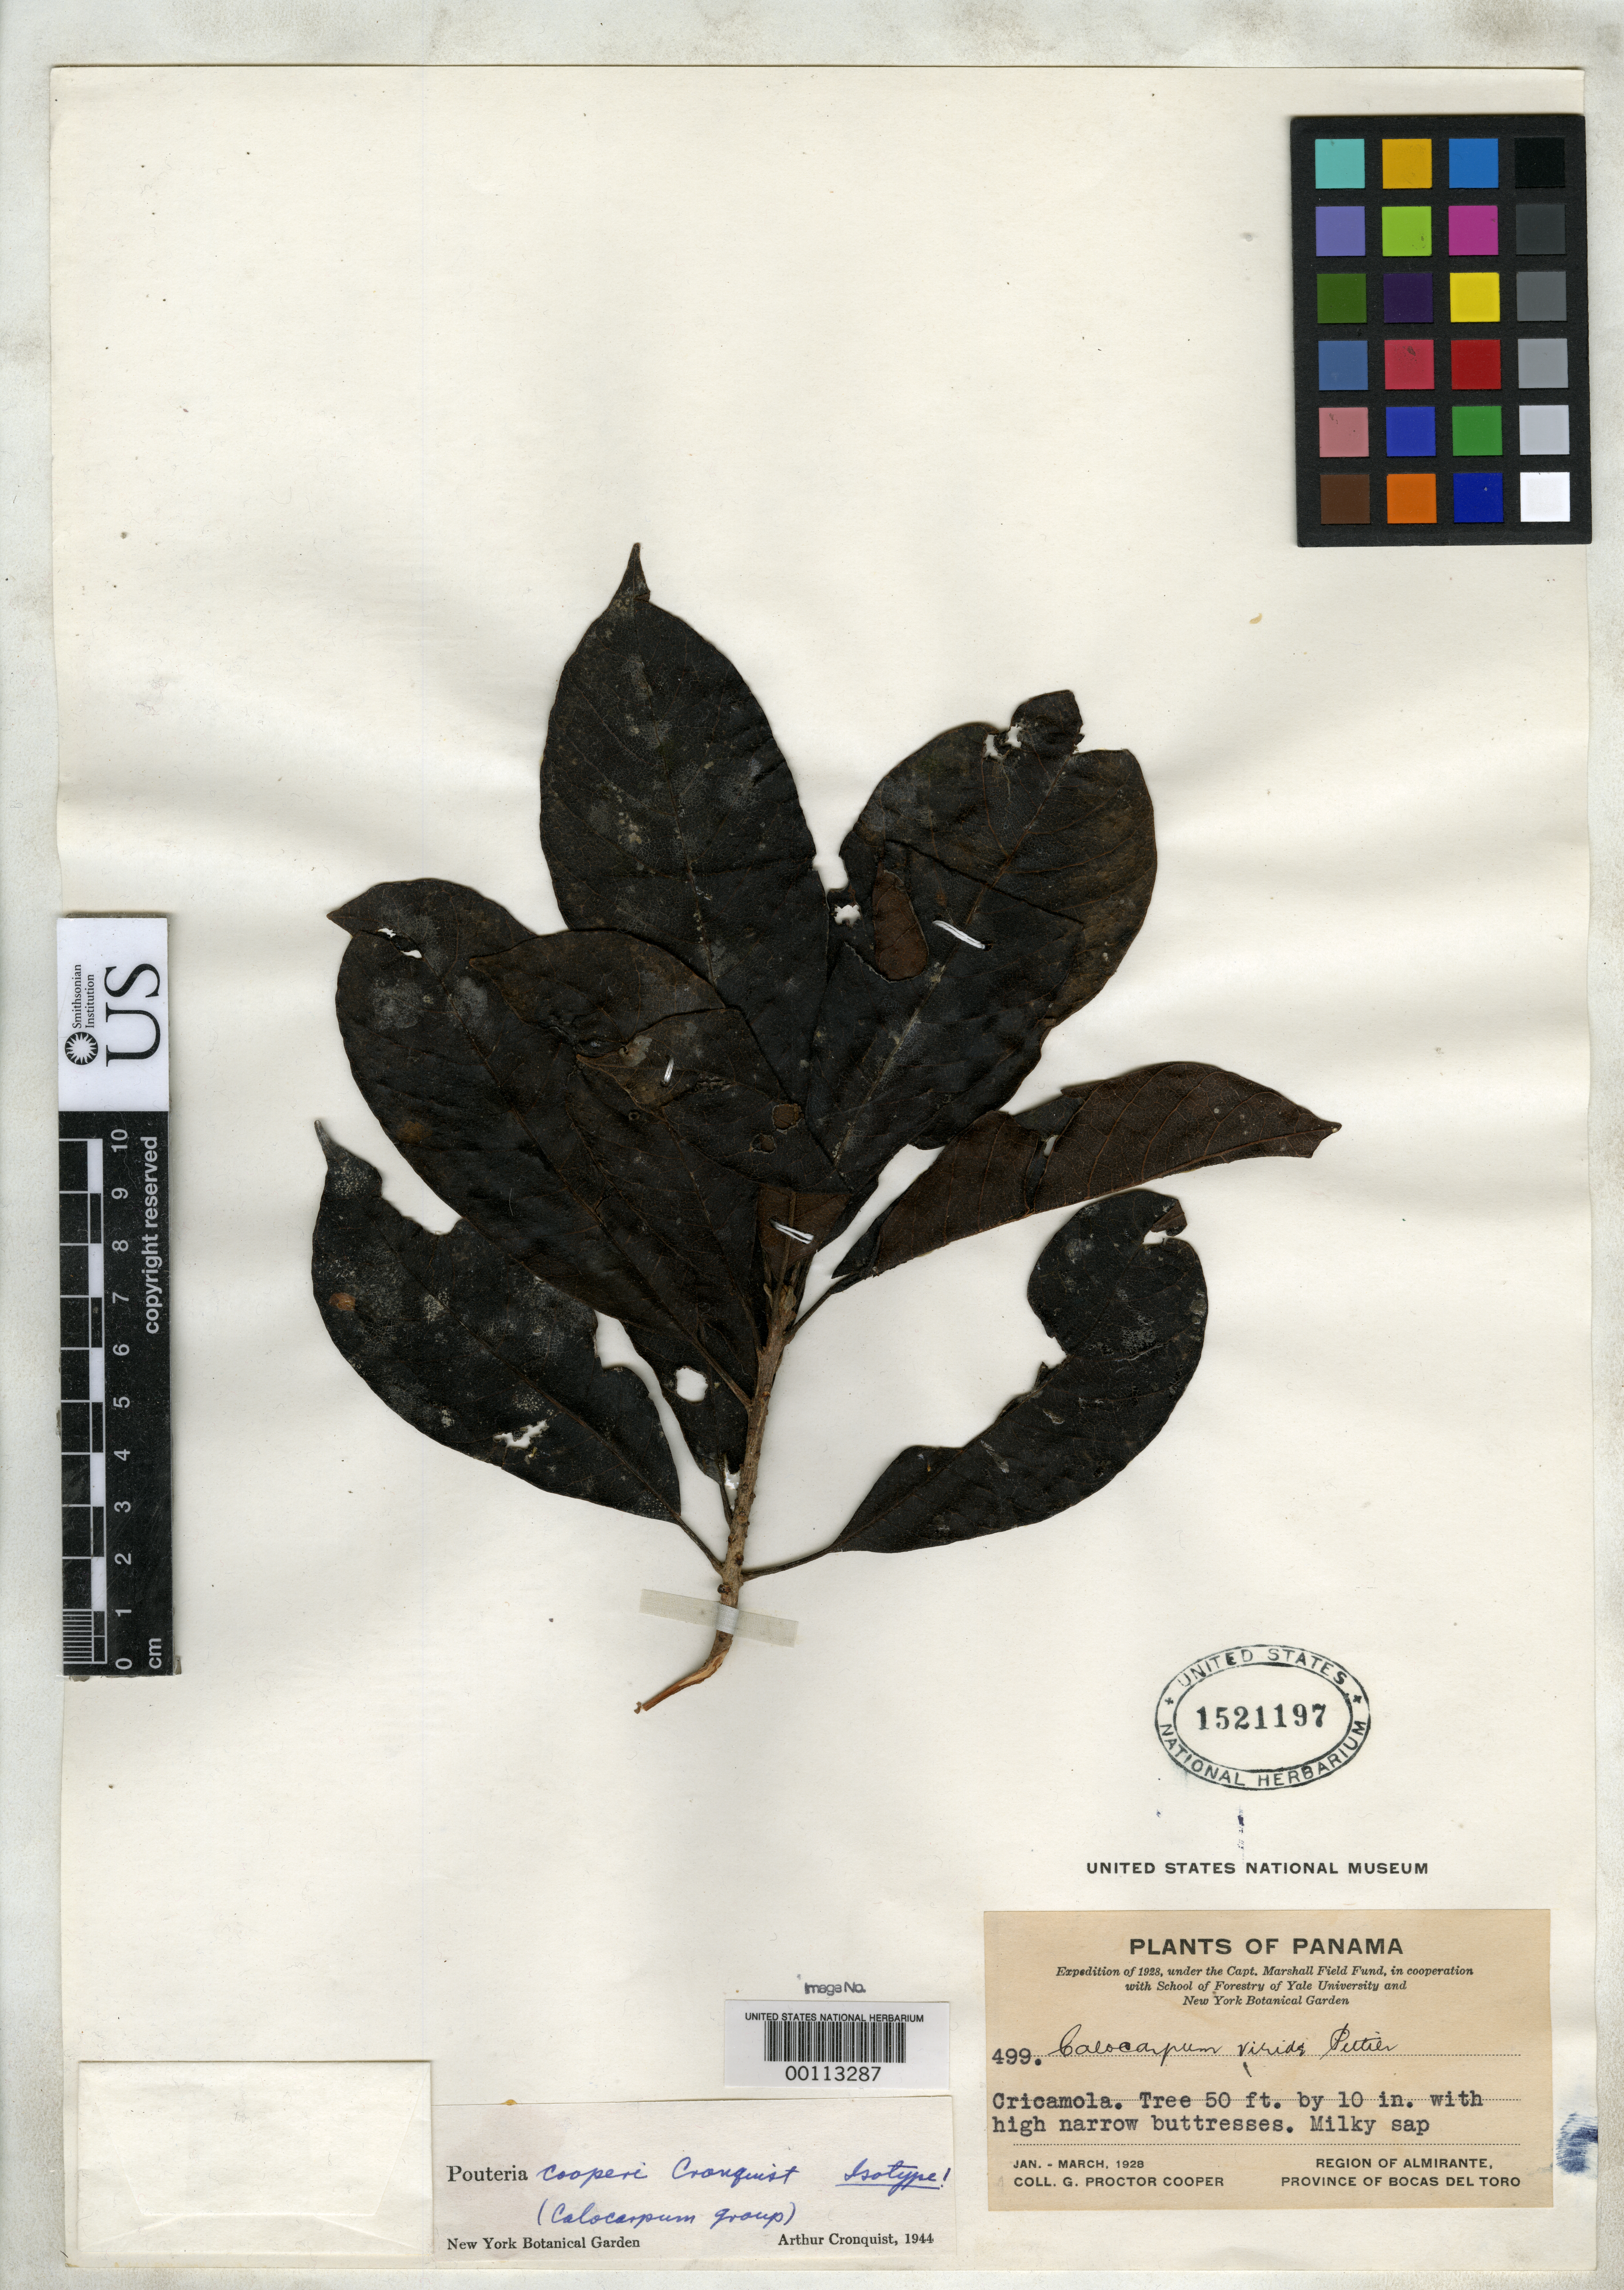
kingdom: Plantae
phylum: Tracheophyta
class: Magnoliopsida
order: Ericales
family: Sapotaceae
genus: Pouteria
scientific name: Pouteria cooperi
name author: Cronq.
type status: Isotype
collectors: G. Cooper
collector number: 499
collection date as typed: Jan 1928 to -- Mar 1928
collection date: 1928-01/1928-03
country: Panama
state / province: Bocas del Toro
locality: Cricamoaa.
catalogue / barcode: US 1521197